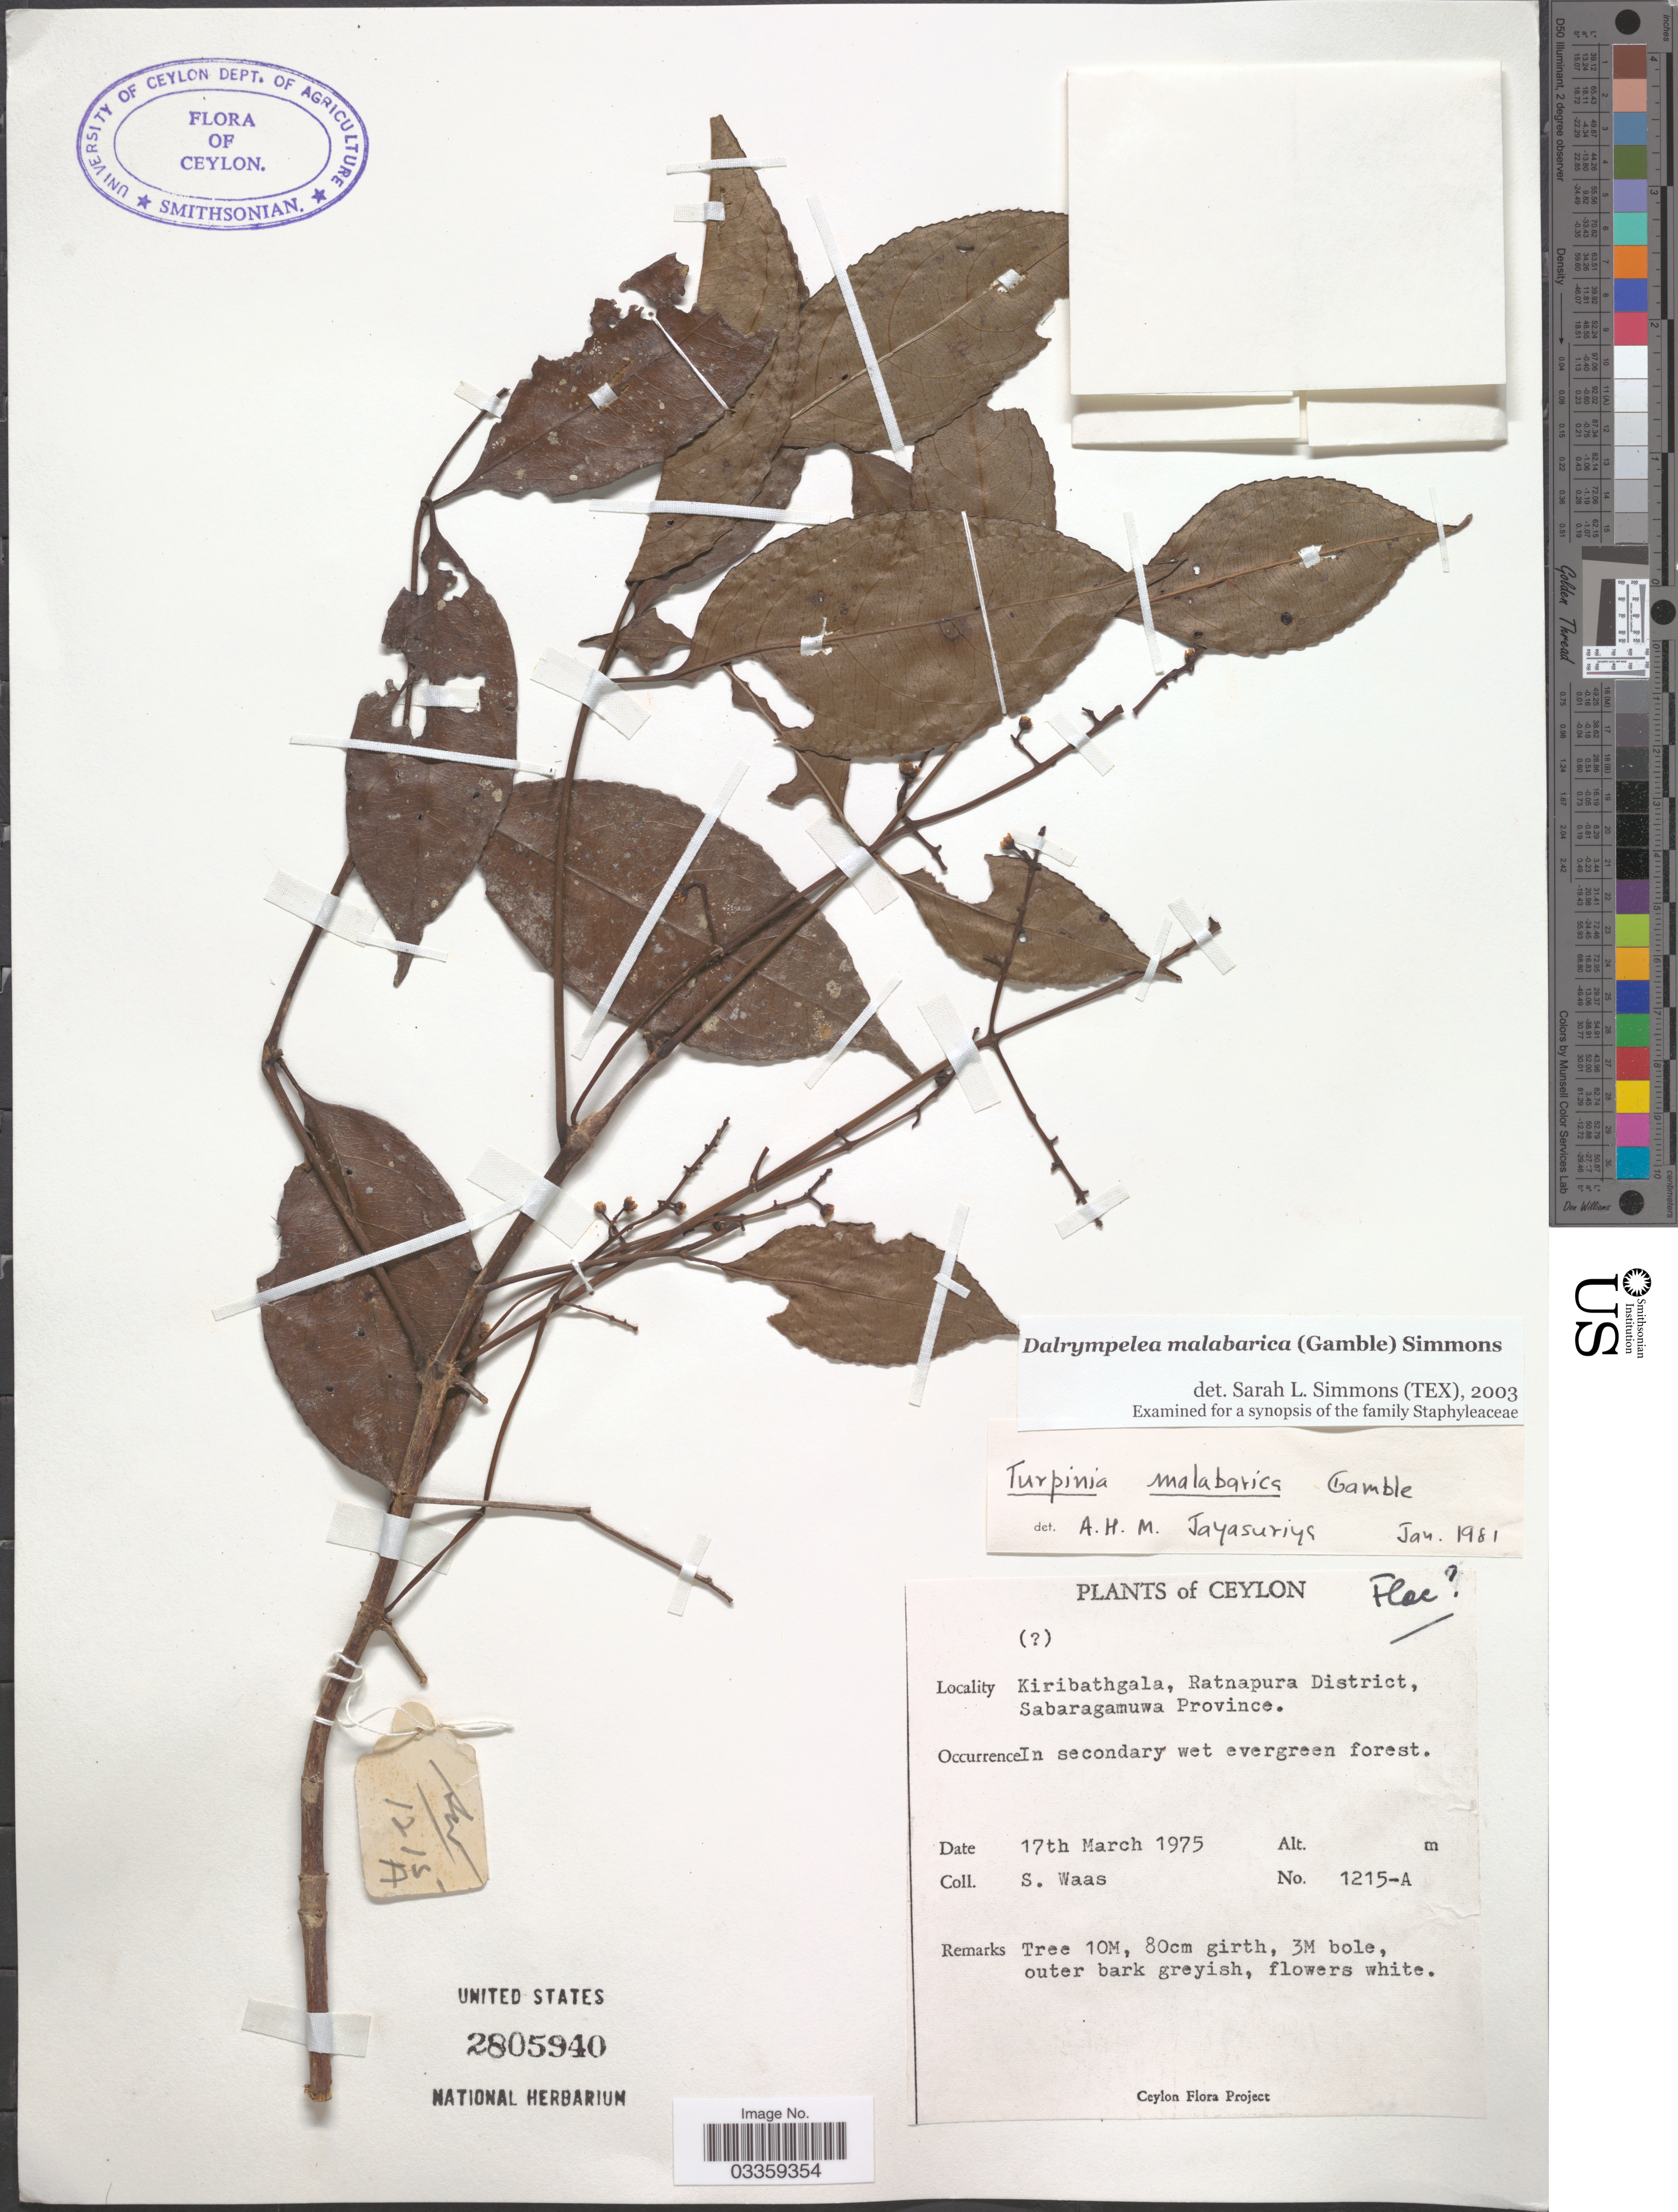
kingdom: Plantae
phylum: Tracheophyta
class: Magnoliopsida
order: Crossosomatales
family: Staphyleaceae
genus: Turpinia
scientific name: Turpinia malabarica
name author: Gamble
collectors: S. Waas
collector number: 1215-A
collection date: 1975-03-17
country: Sri Lanka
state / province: Sabaragamuwa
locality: Ceylon, Kiribathgala, Ratnapura District.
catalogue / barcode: US 2805940